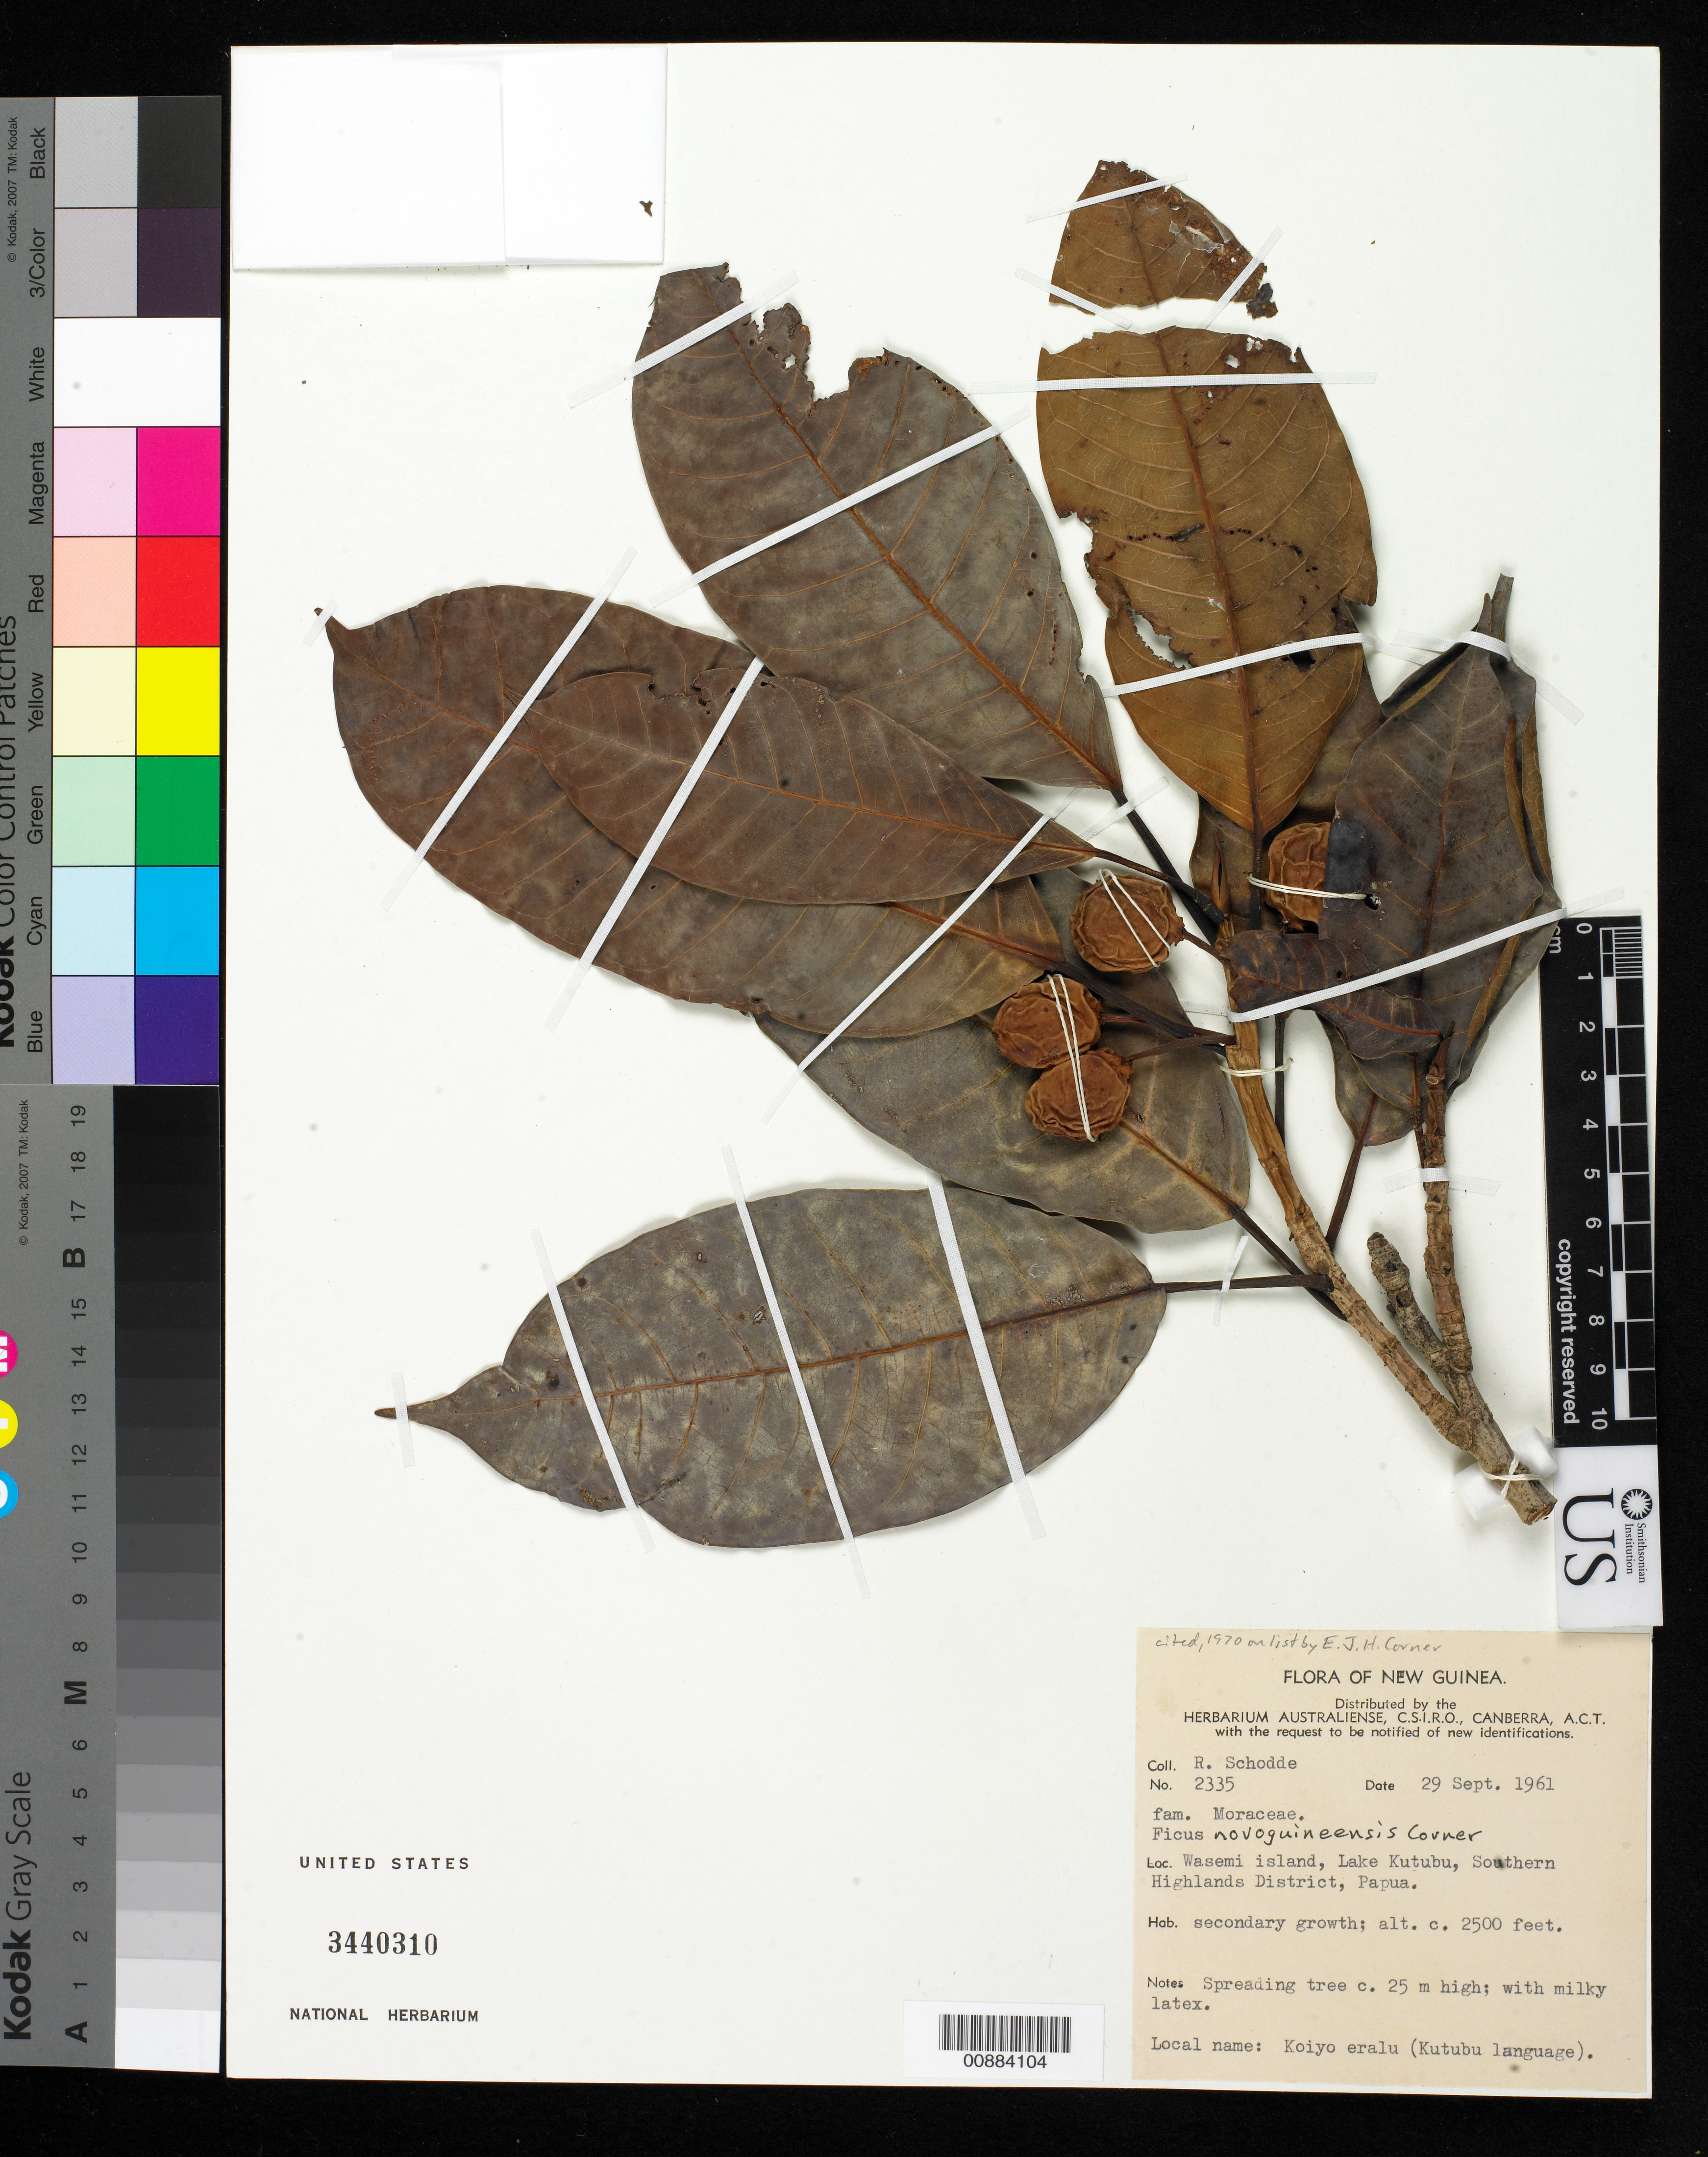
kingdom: Plantae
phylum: Tracheophyta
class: Magnoliopsida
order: Rosales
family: Moraceae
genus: Ficus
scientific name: Ficus novoguineensis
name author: Corner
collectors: R. Schodde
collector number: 2335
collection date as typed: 29 Sep 1961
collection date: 1961-09-29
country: Papua New Guinea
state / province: Southern Highlands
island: Wasemi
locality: island in Lake Kutubu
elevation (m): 762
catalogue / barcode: US 3440310